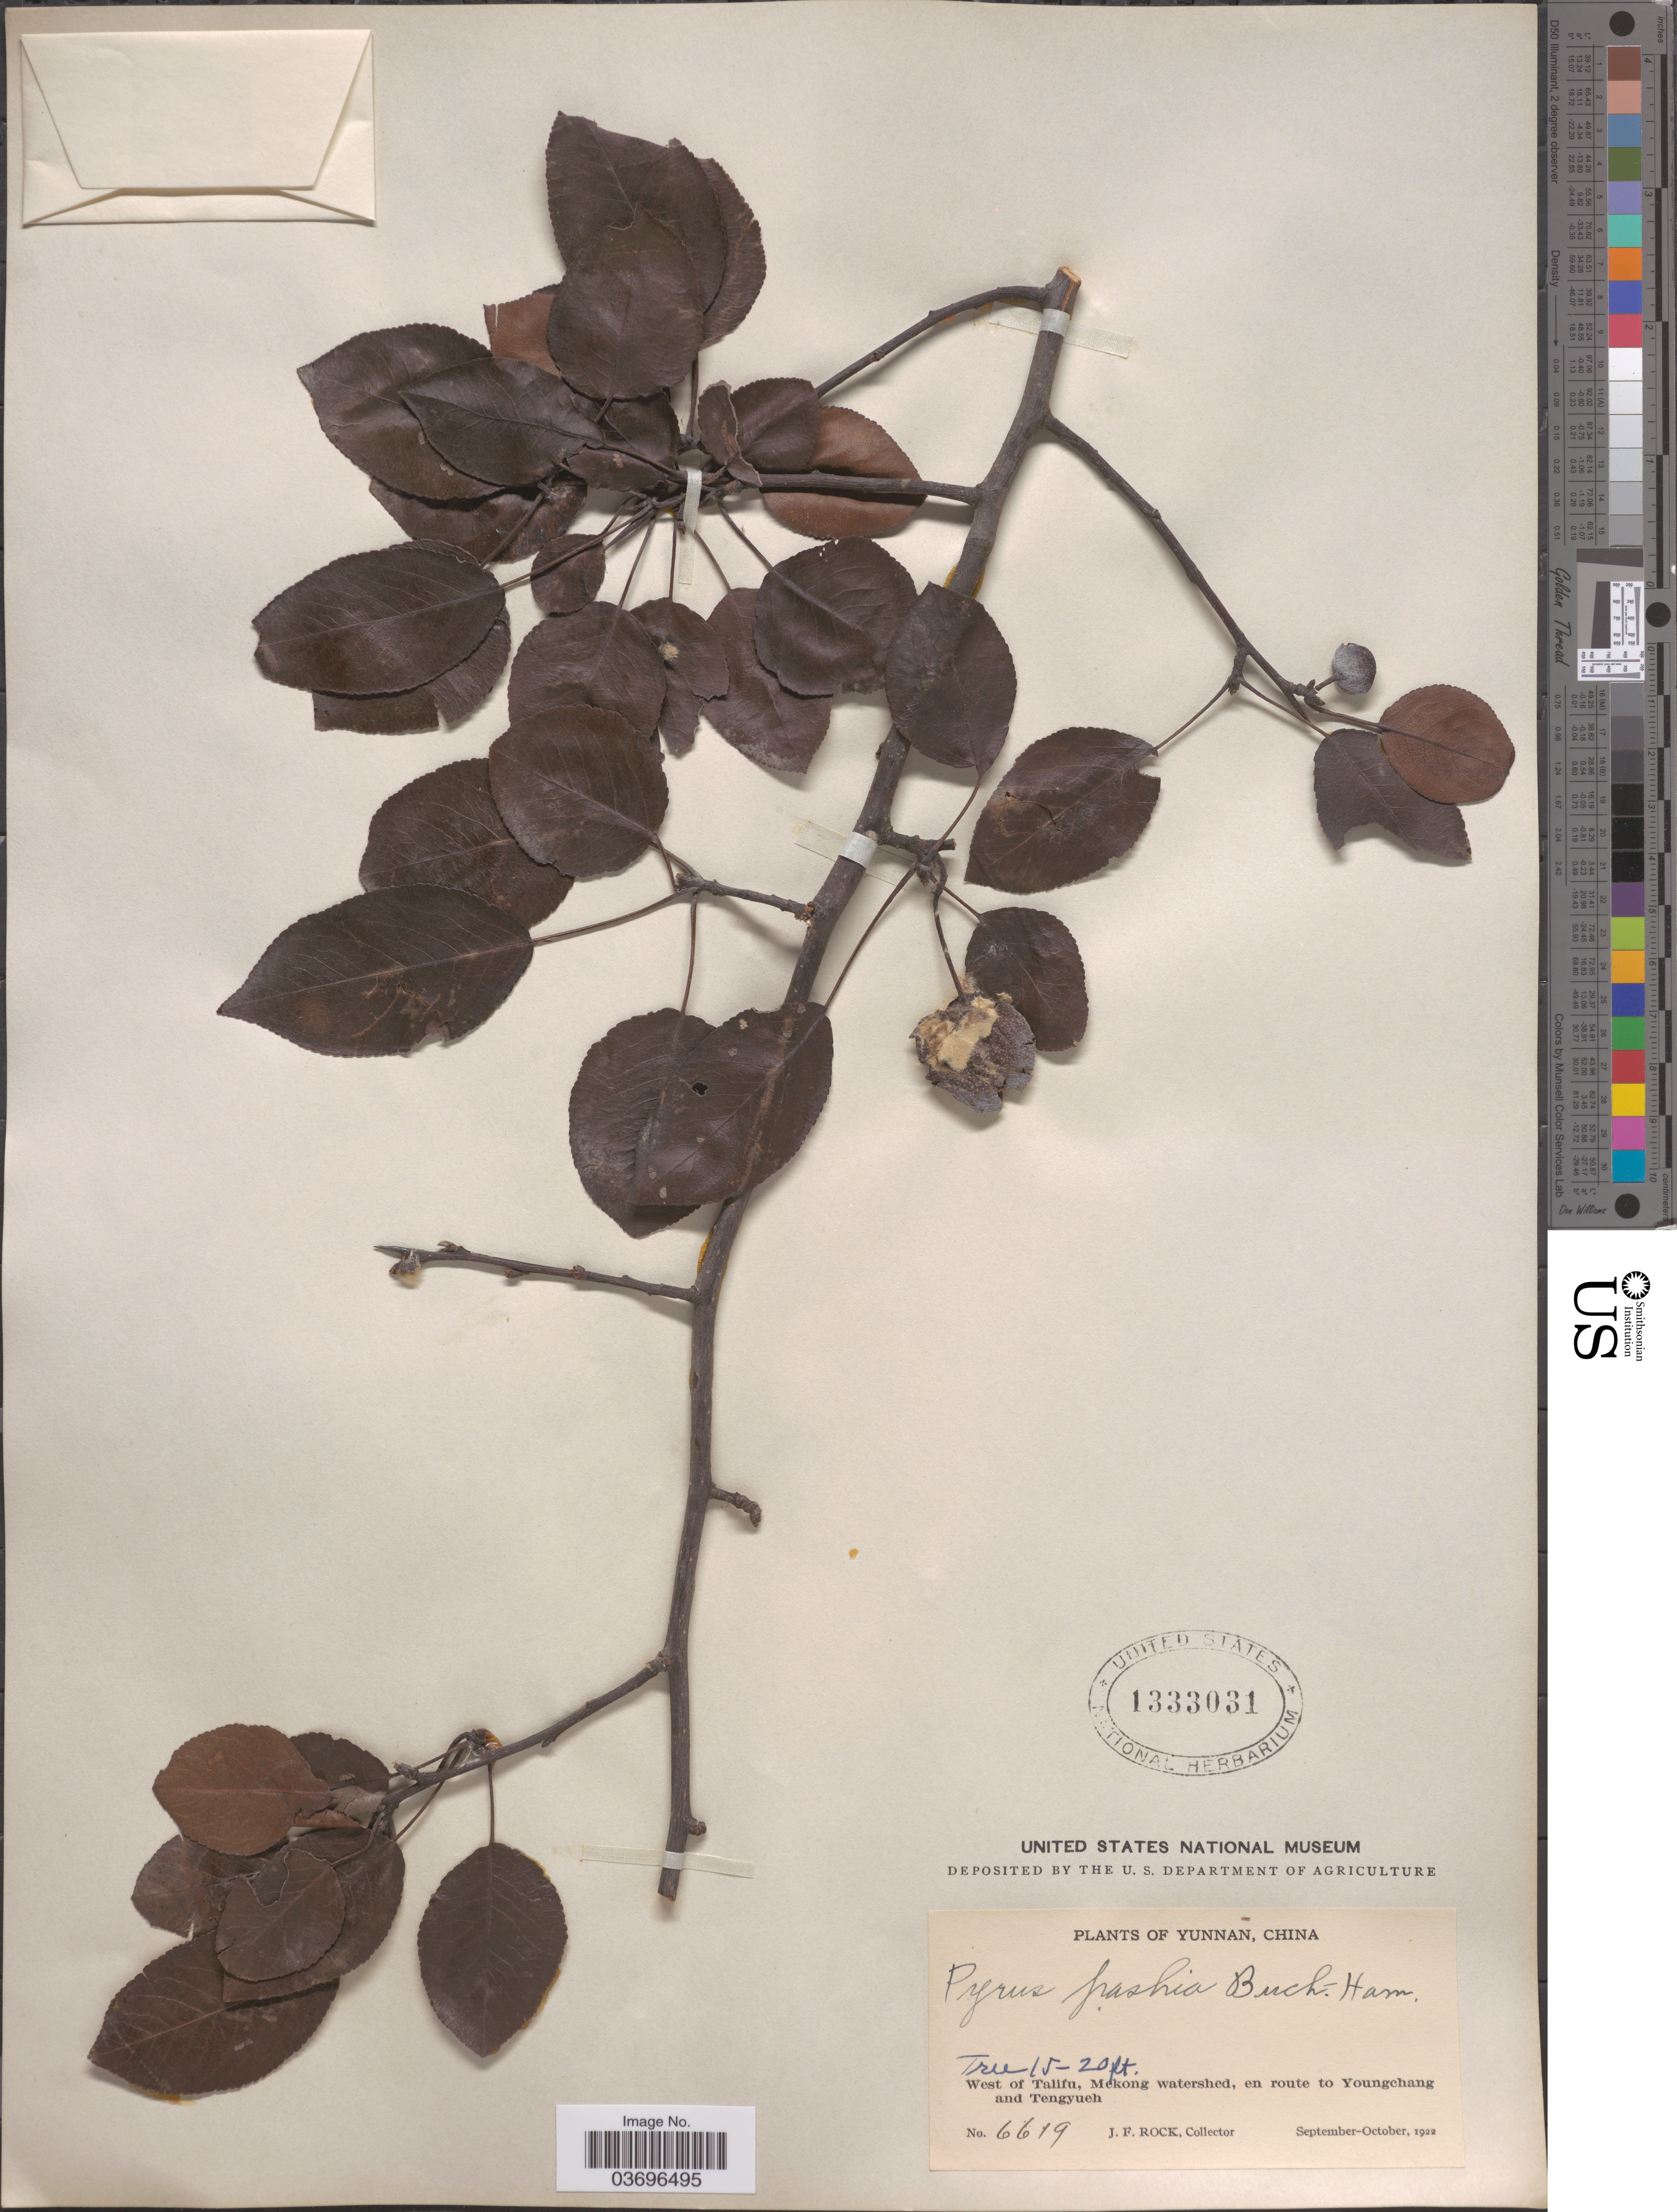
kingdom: Plantae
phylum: Tracheophyta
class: Magnoliopsida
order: Rosales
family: Rosaceae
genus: Pyrus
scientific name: Pyrus pashia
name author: Buch.-Ham. ex D. Don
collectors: J. Rock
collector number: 6619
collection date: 1922-09/1922-10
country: China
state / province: Yunnan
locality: West of Talifu, Mekong watershed, en route to Youngchang and Tengyueh.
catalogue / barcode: US 1333031